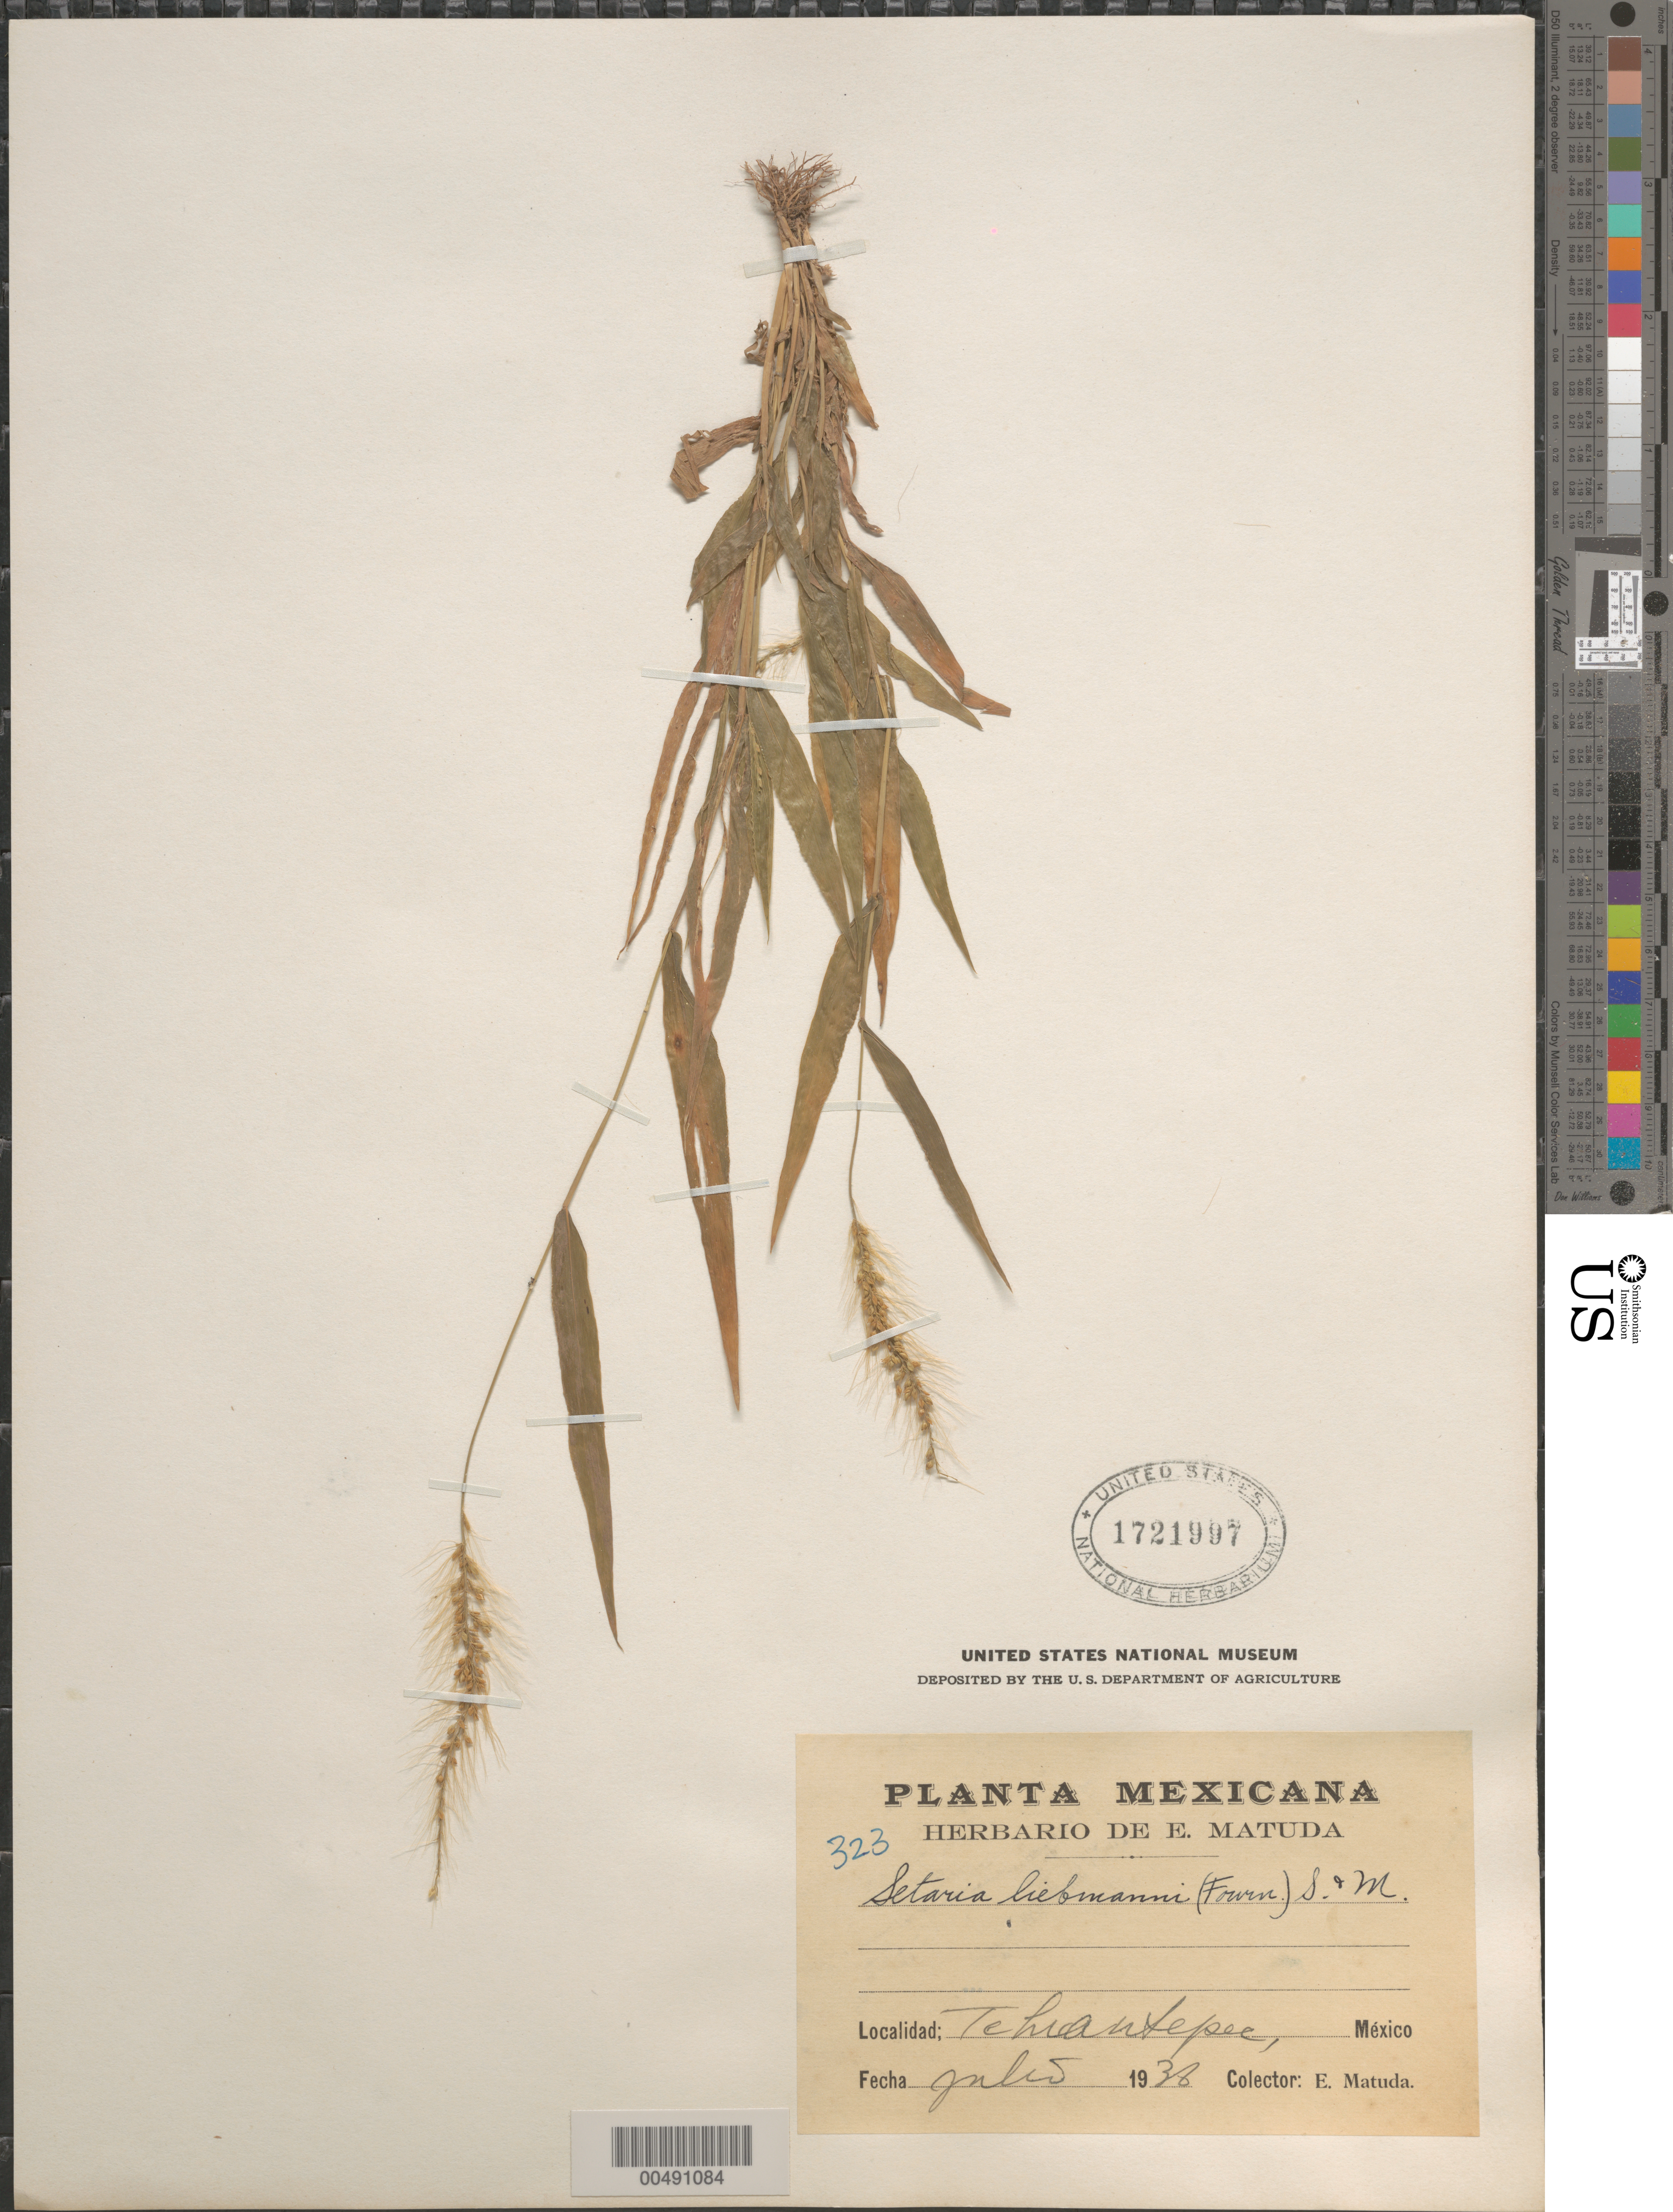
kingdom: Plantae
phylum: Tracheophyta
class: Liliopsida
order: Poales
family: Poaceae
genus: Setaria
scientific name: Setaria liebmannii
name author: E. Fourn.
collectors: E. Matuda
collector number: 323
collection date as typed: Jul 1936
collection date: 1936-07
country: Mexico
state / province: México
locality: Tehuantepec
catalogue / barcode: US 1721997